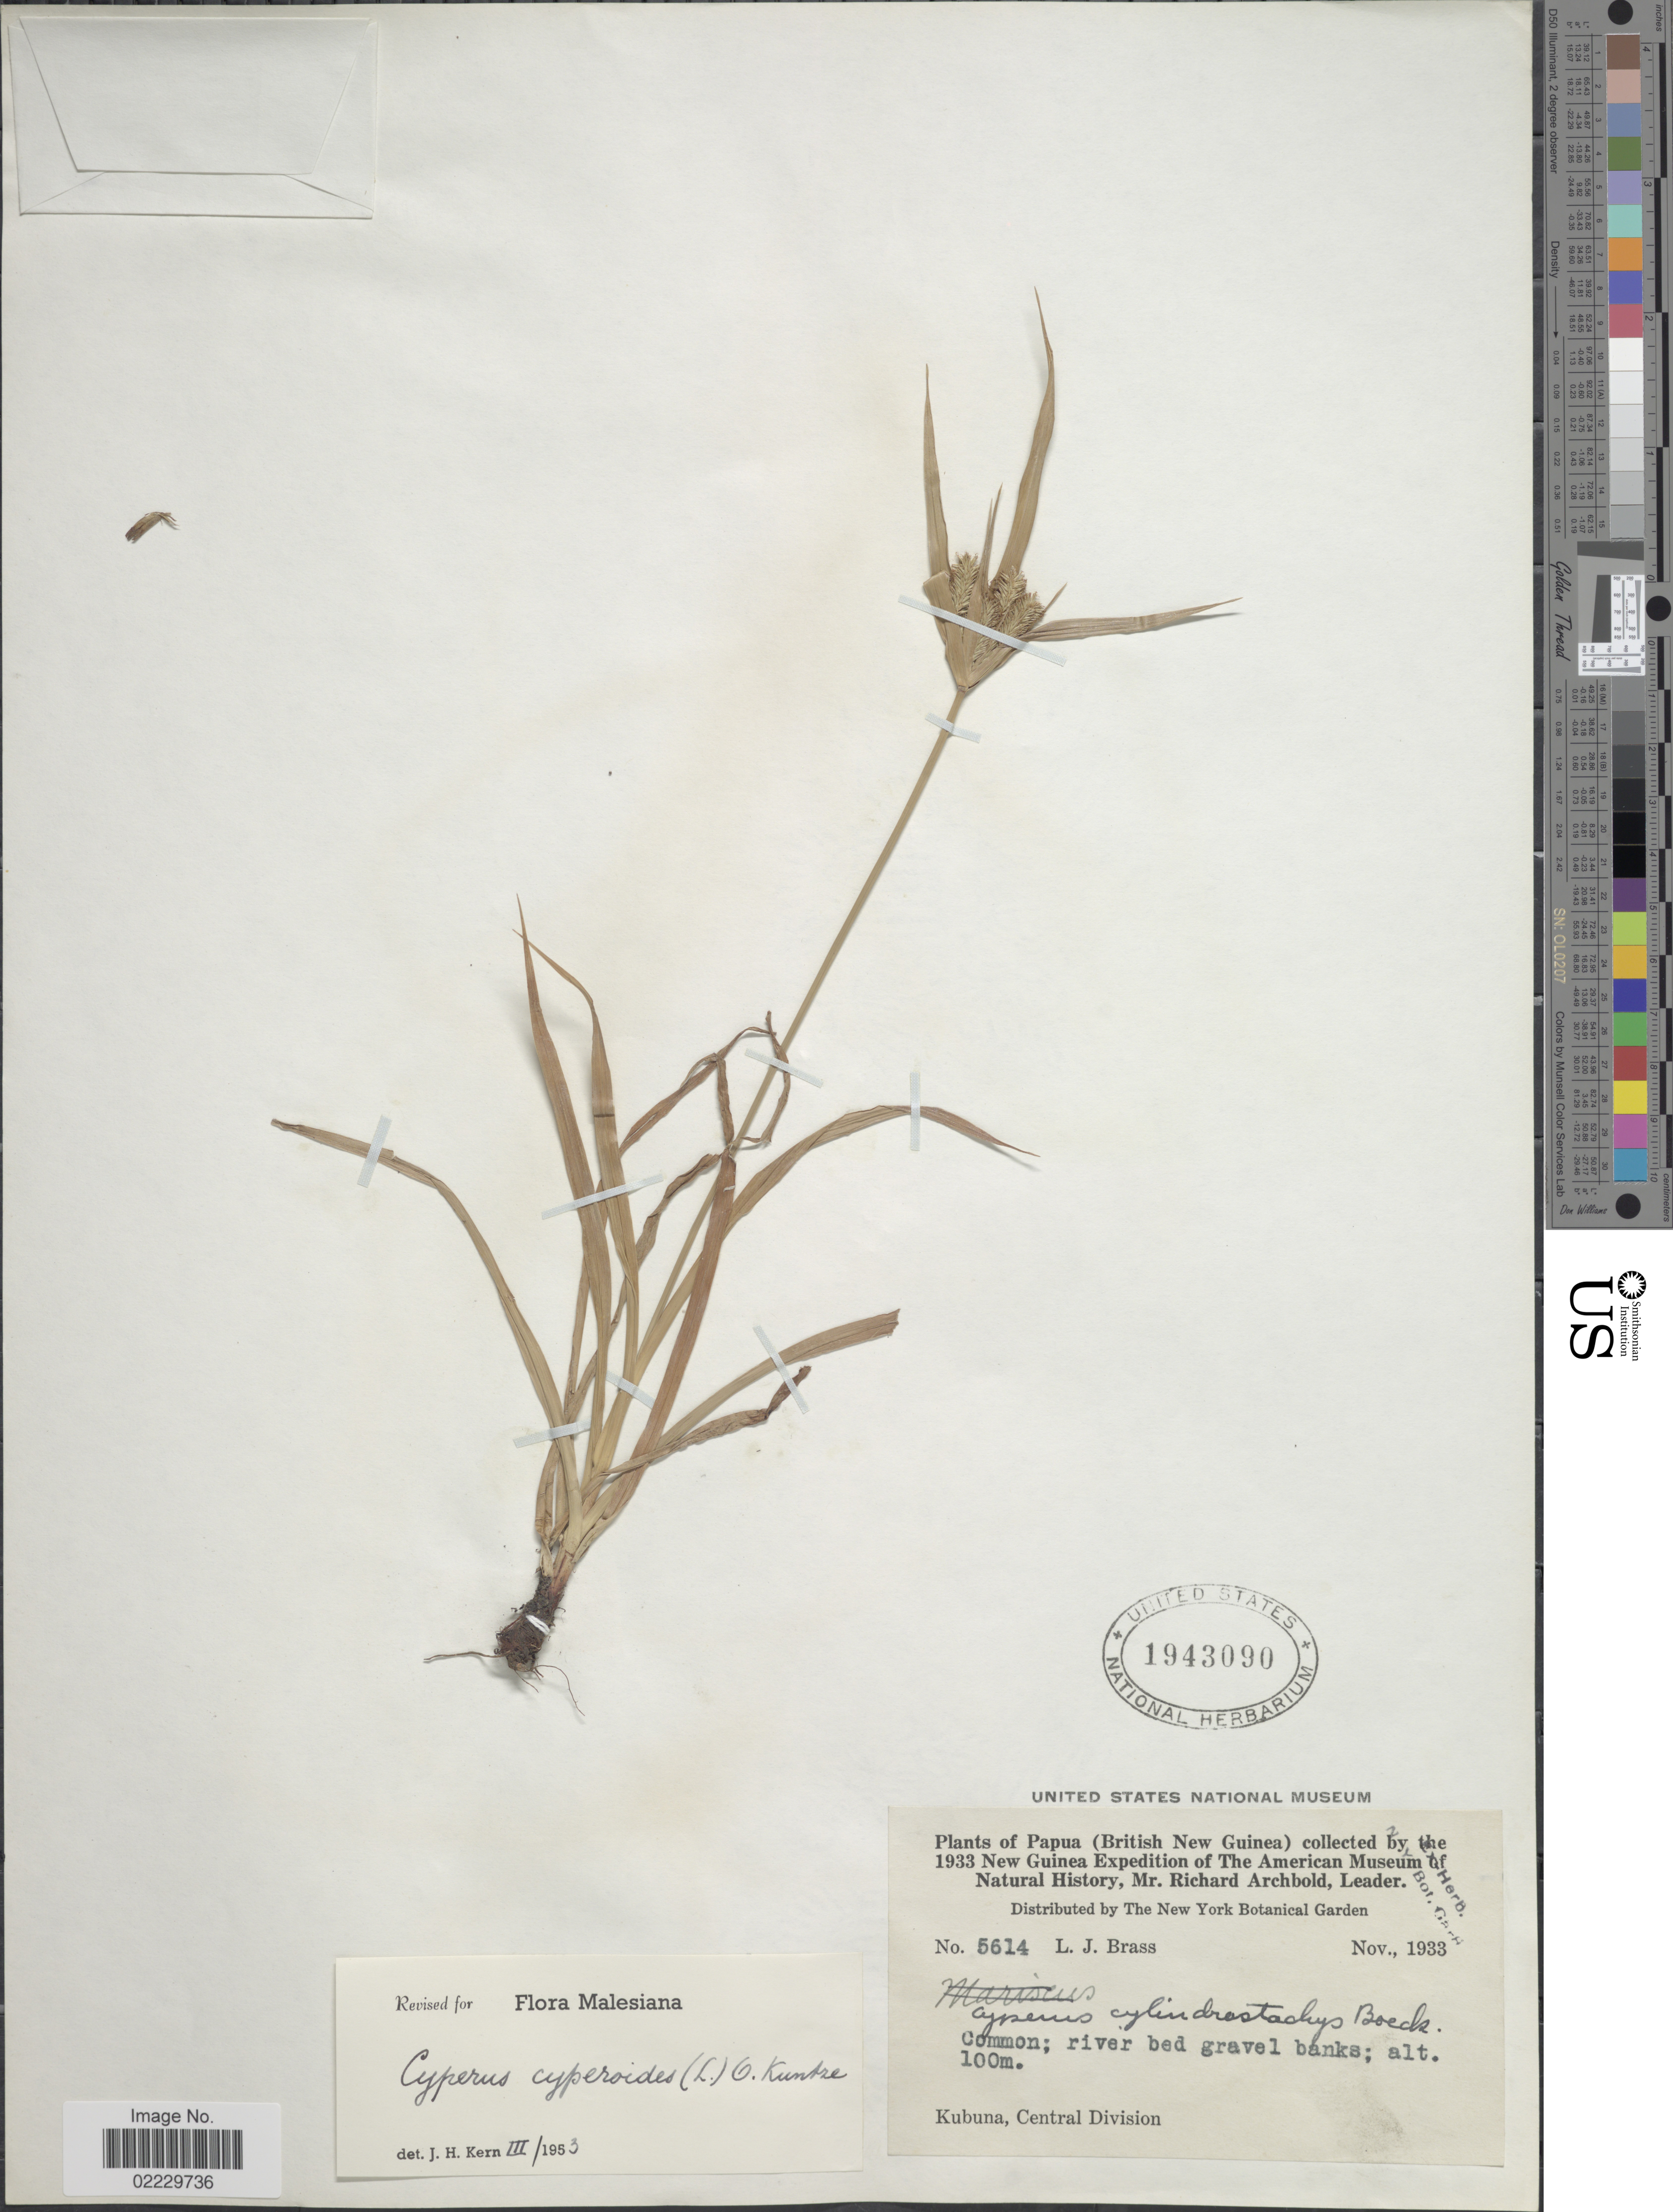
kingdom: Plantae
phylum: Tracheophyta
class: Liliopsida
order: Poales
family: Cyperaceae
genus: Cyperus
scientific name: Cyperus cyperoides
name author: (L.) Kuntze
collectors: L. J. Brass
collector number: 5614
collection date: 1933-11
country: Papua New Guinea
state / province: Central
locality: Kununa, Central Division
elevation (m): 100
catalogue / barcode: US 1943090